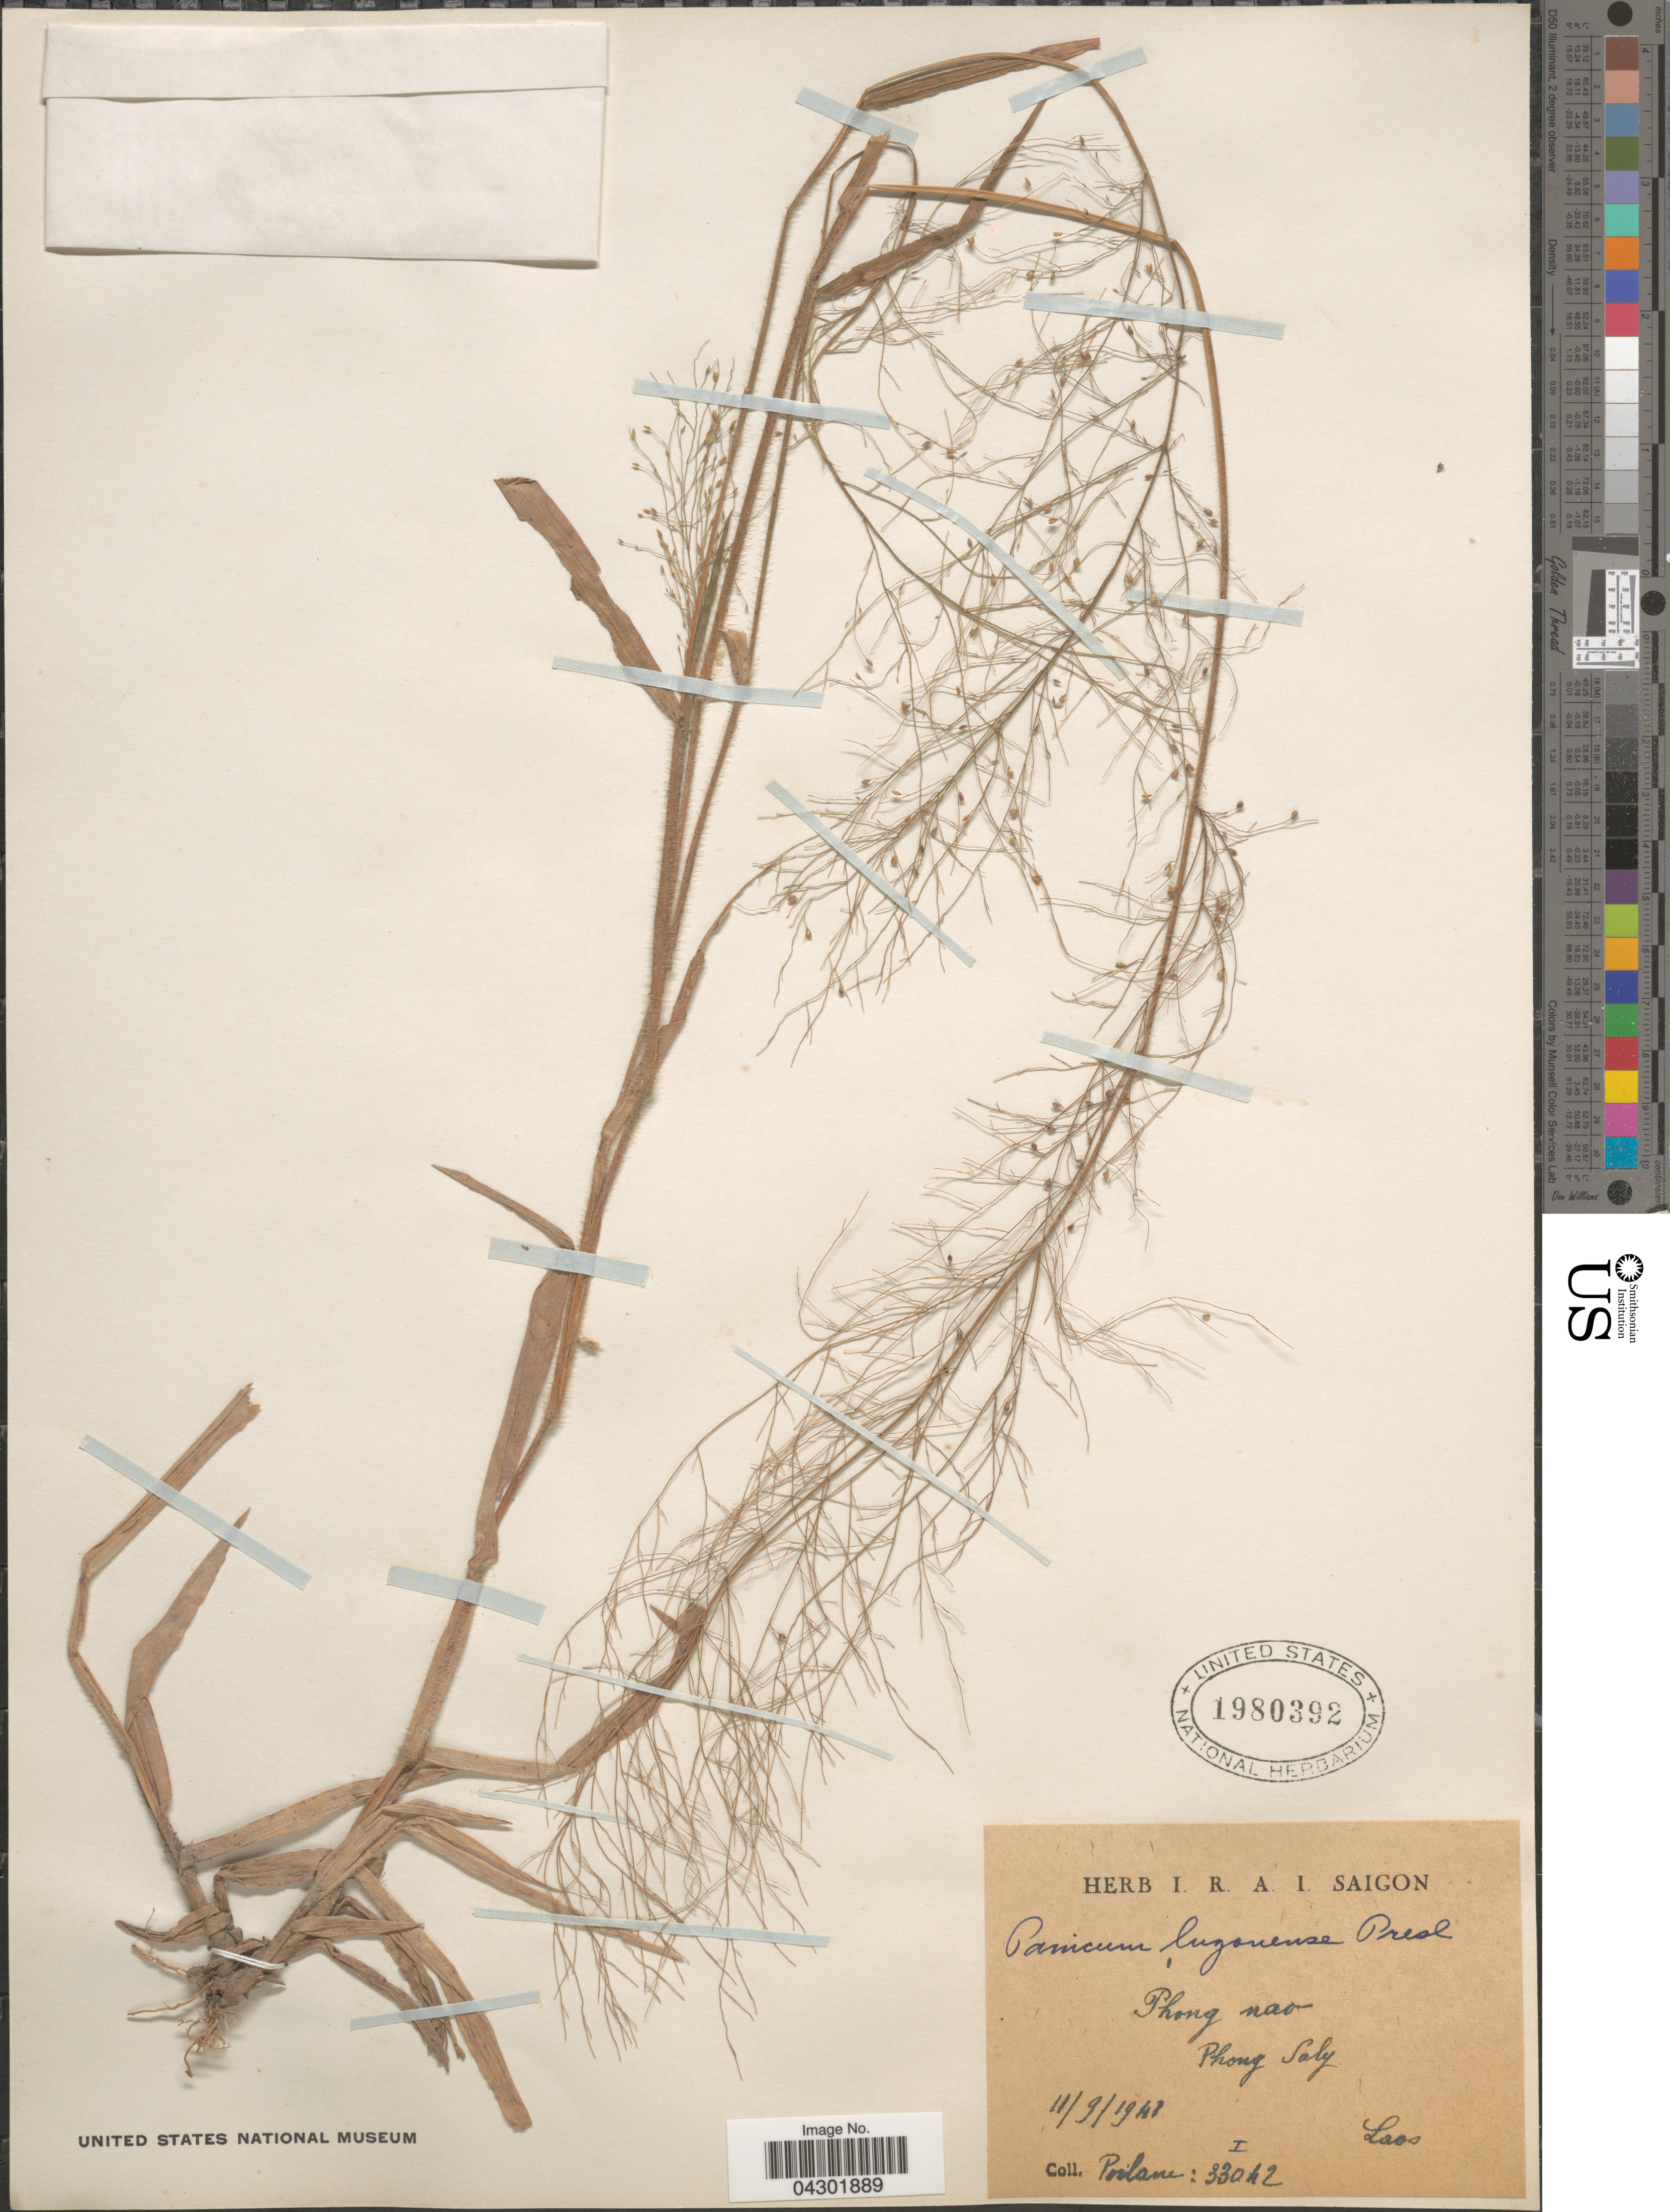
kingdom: Plantae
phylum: Tracheophyta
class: Liliopsida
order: Poales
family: Poaceae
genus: Panicum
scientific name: Panicum luzonense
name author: J. Presl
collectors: -. Poilane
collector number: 33042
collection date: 1941-09-11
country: Laos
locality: Phong Nao. Phong Saly.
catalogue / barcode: US 1980392